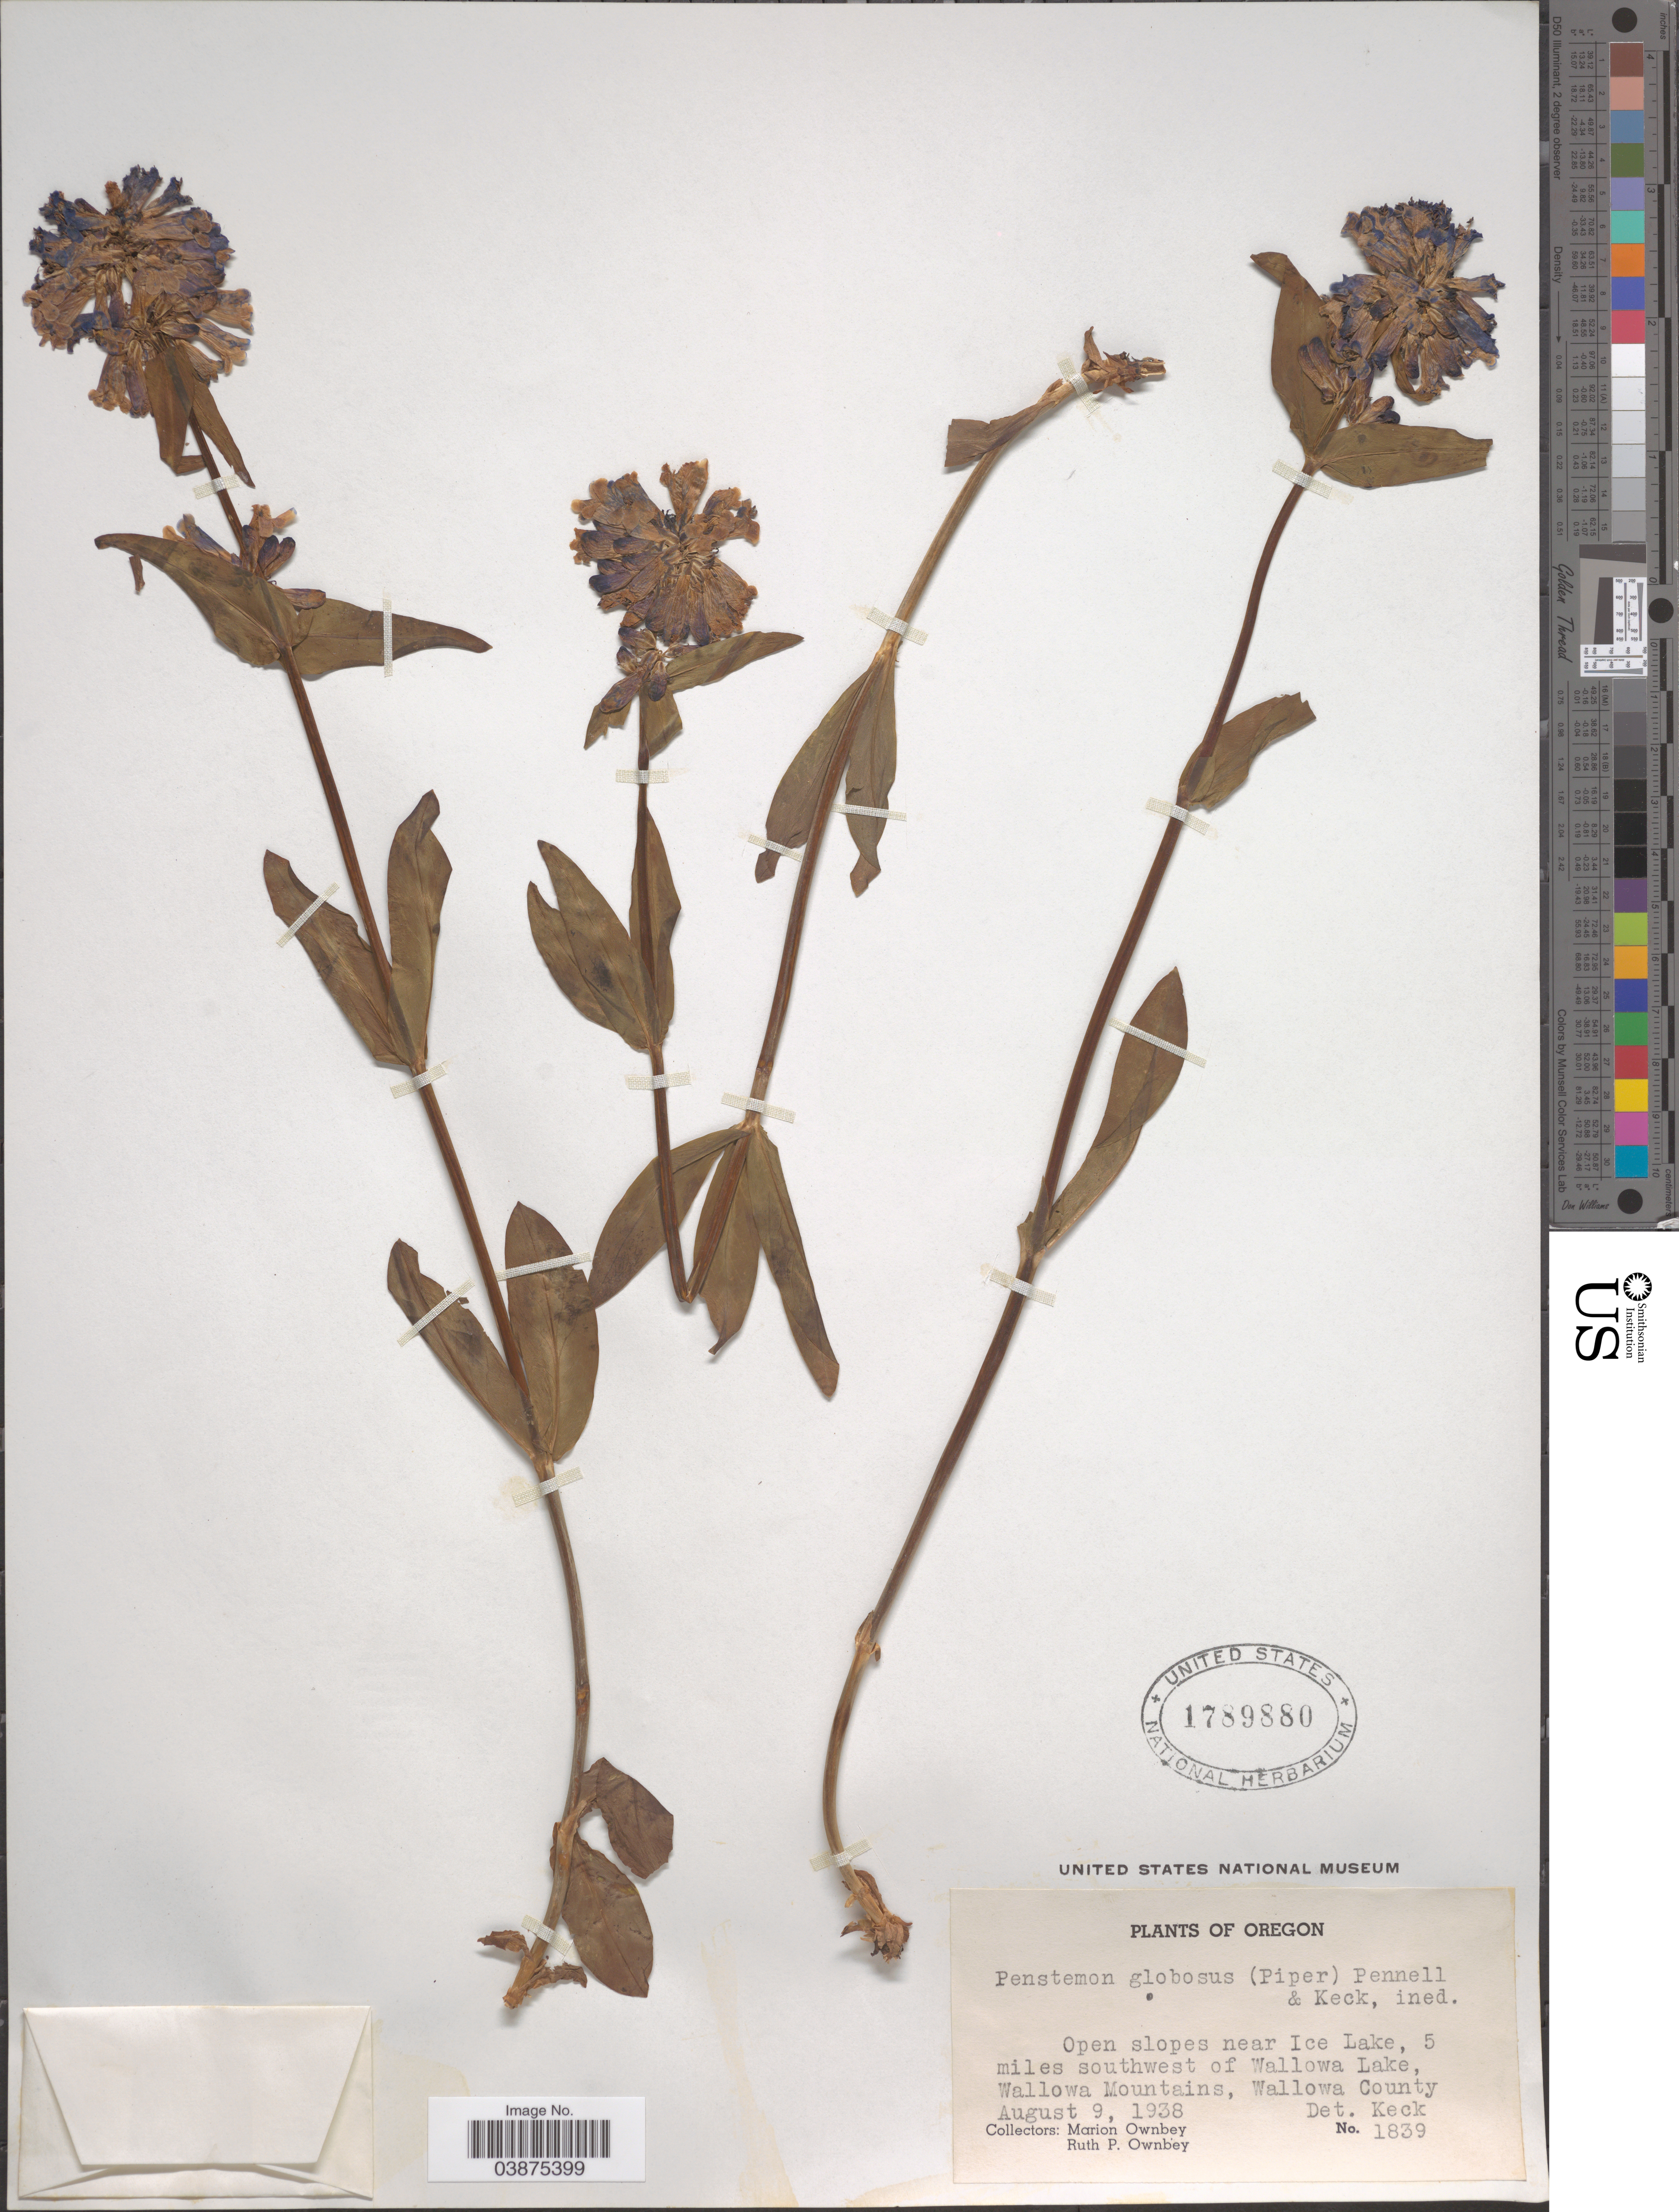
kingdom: Plantae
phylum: Tracheophyta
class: Magnoliopsida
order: Lamiales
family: Plantaginaceae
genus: Penstemon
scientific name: Penstemon globosus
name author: (Piper) Pennell & D.D. Keck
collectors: M. Ownbey & R. Ownbey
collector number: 1839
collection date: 1938-08-09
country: United States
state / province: Oregon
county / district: Wallowa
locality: Open slopes near Ice Lake, 5 miles southwest of Wallowa Lake, Wallowa Mountains, Wallowa County.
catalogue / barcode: US 1789880